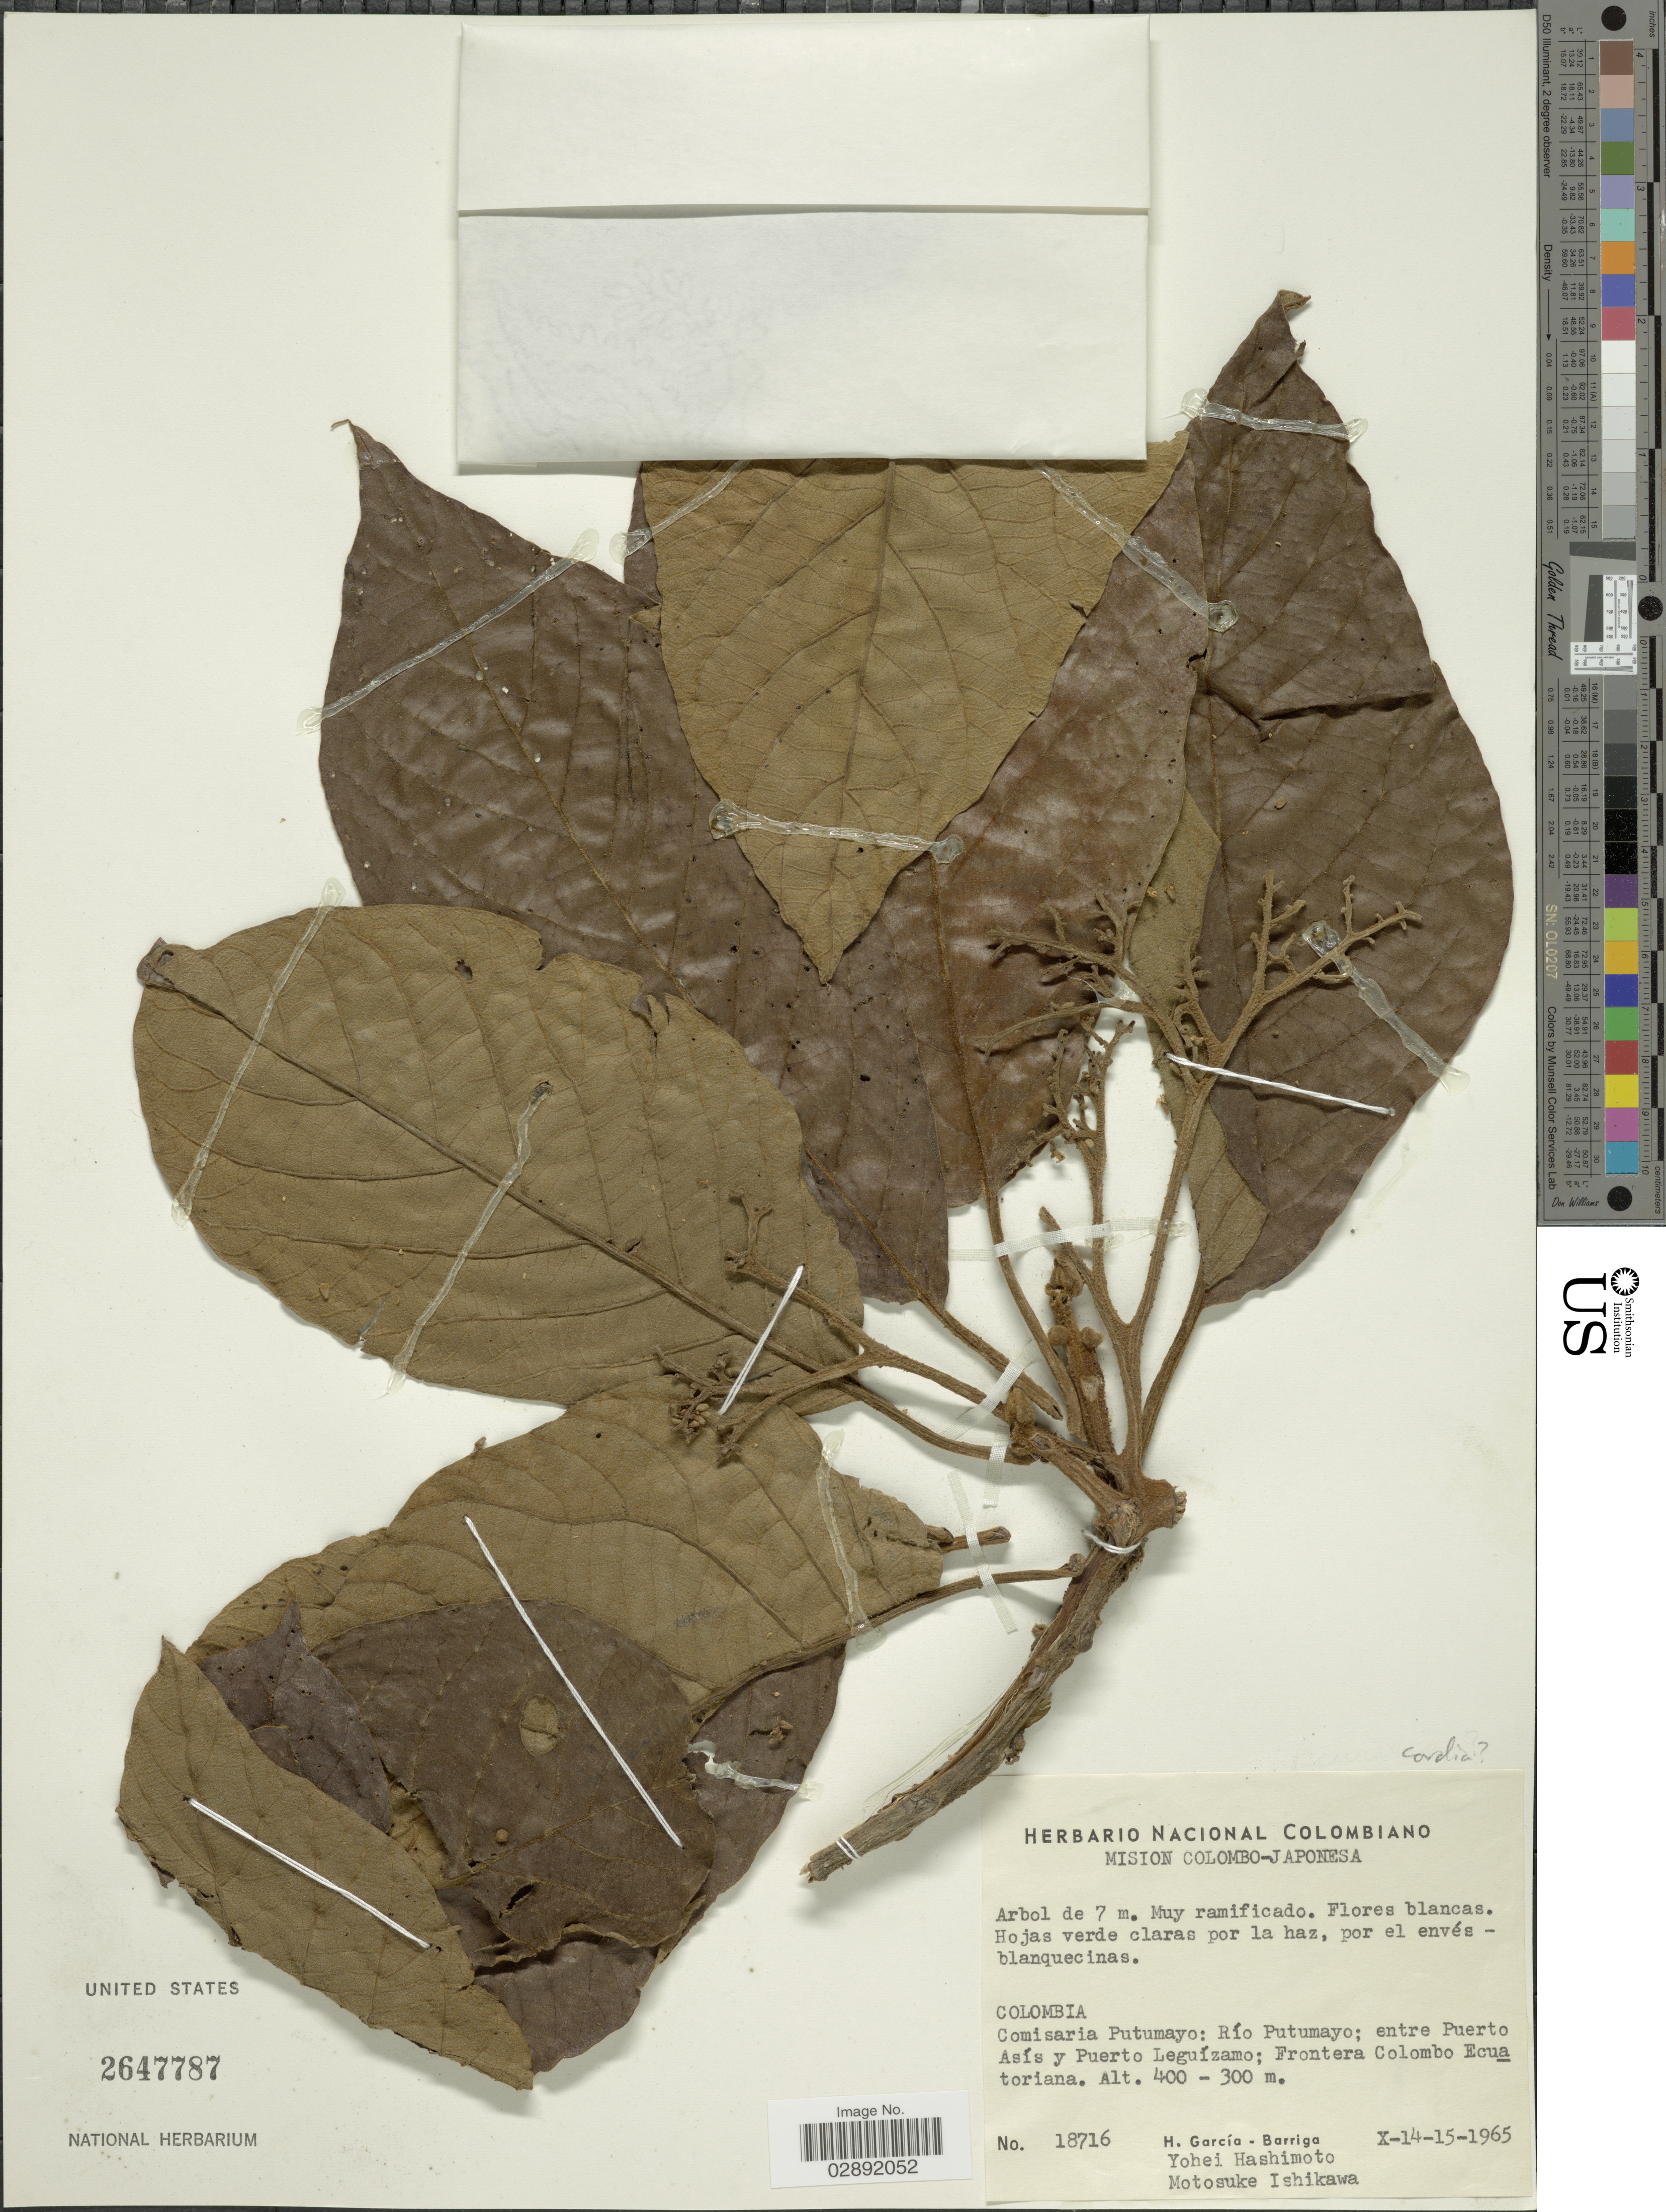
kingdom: Plantae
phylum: Tracheophyta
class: Magnoliopsida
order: Boraginales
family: Cordiaceae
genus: Cordia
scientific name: Cordia sp.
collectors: H. García Barriga, Y. Hashimoto & M. Ishikawa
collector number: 18716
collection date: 1965-10-14/1965-10-15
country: Colombia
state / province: Putumayo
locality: Comisaria Putumayo: Río Putumayo: entre Puerto Asís y Puerto Leguízamo; Frontera Colombo Ecuatoriana.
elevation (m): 300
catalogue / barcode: US 2647787